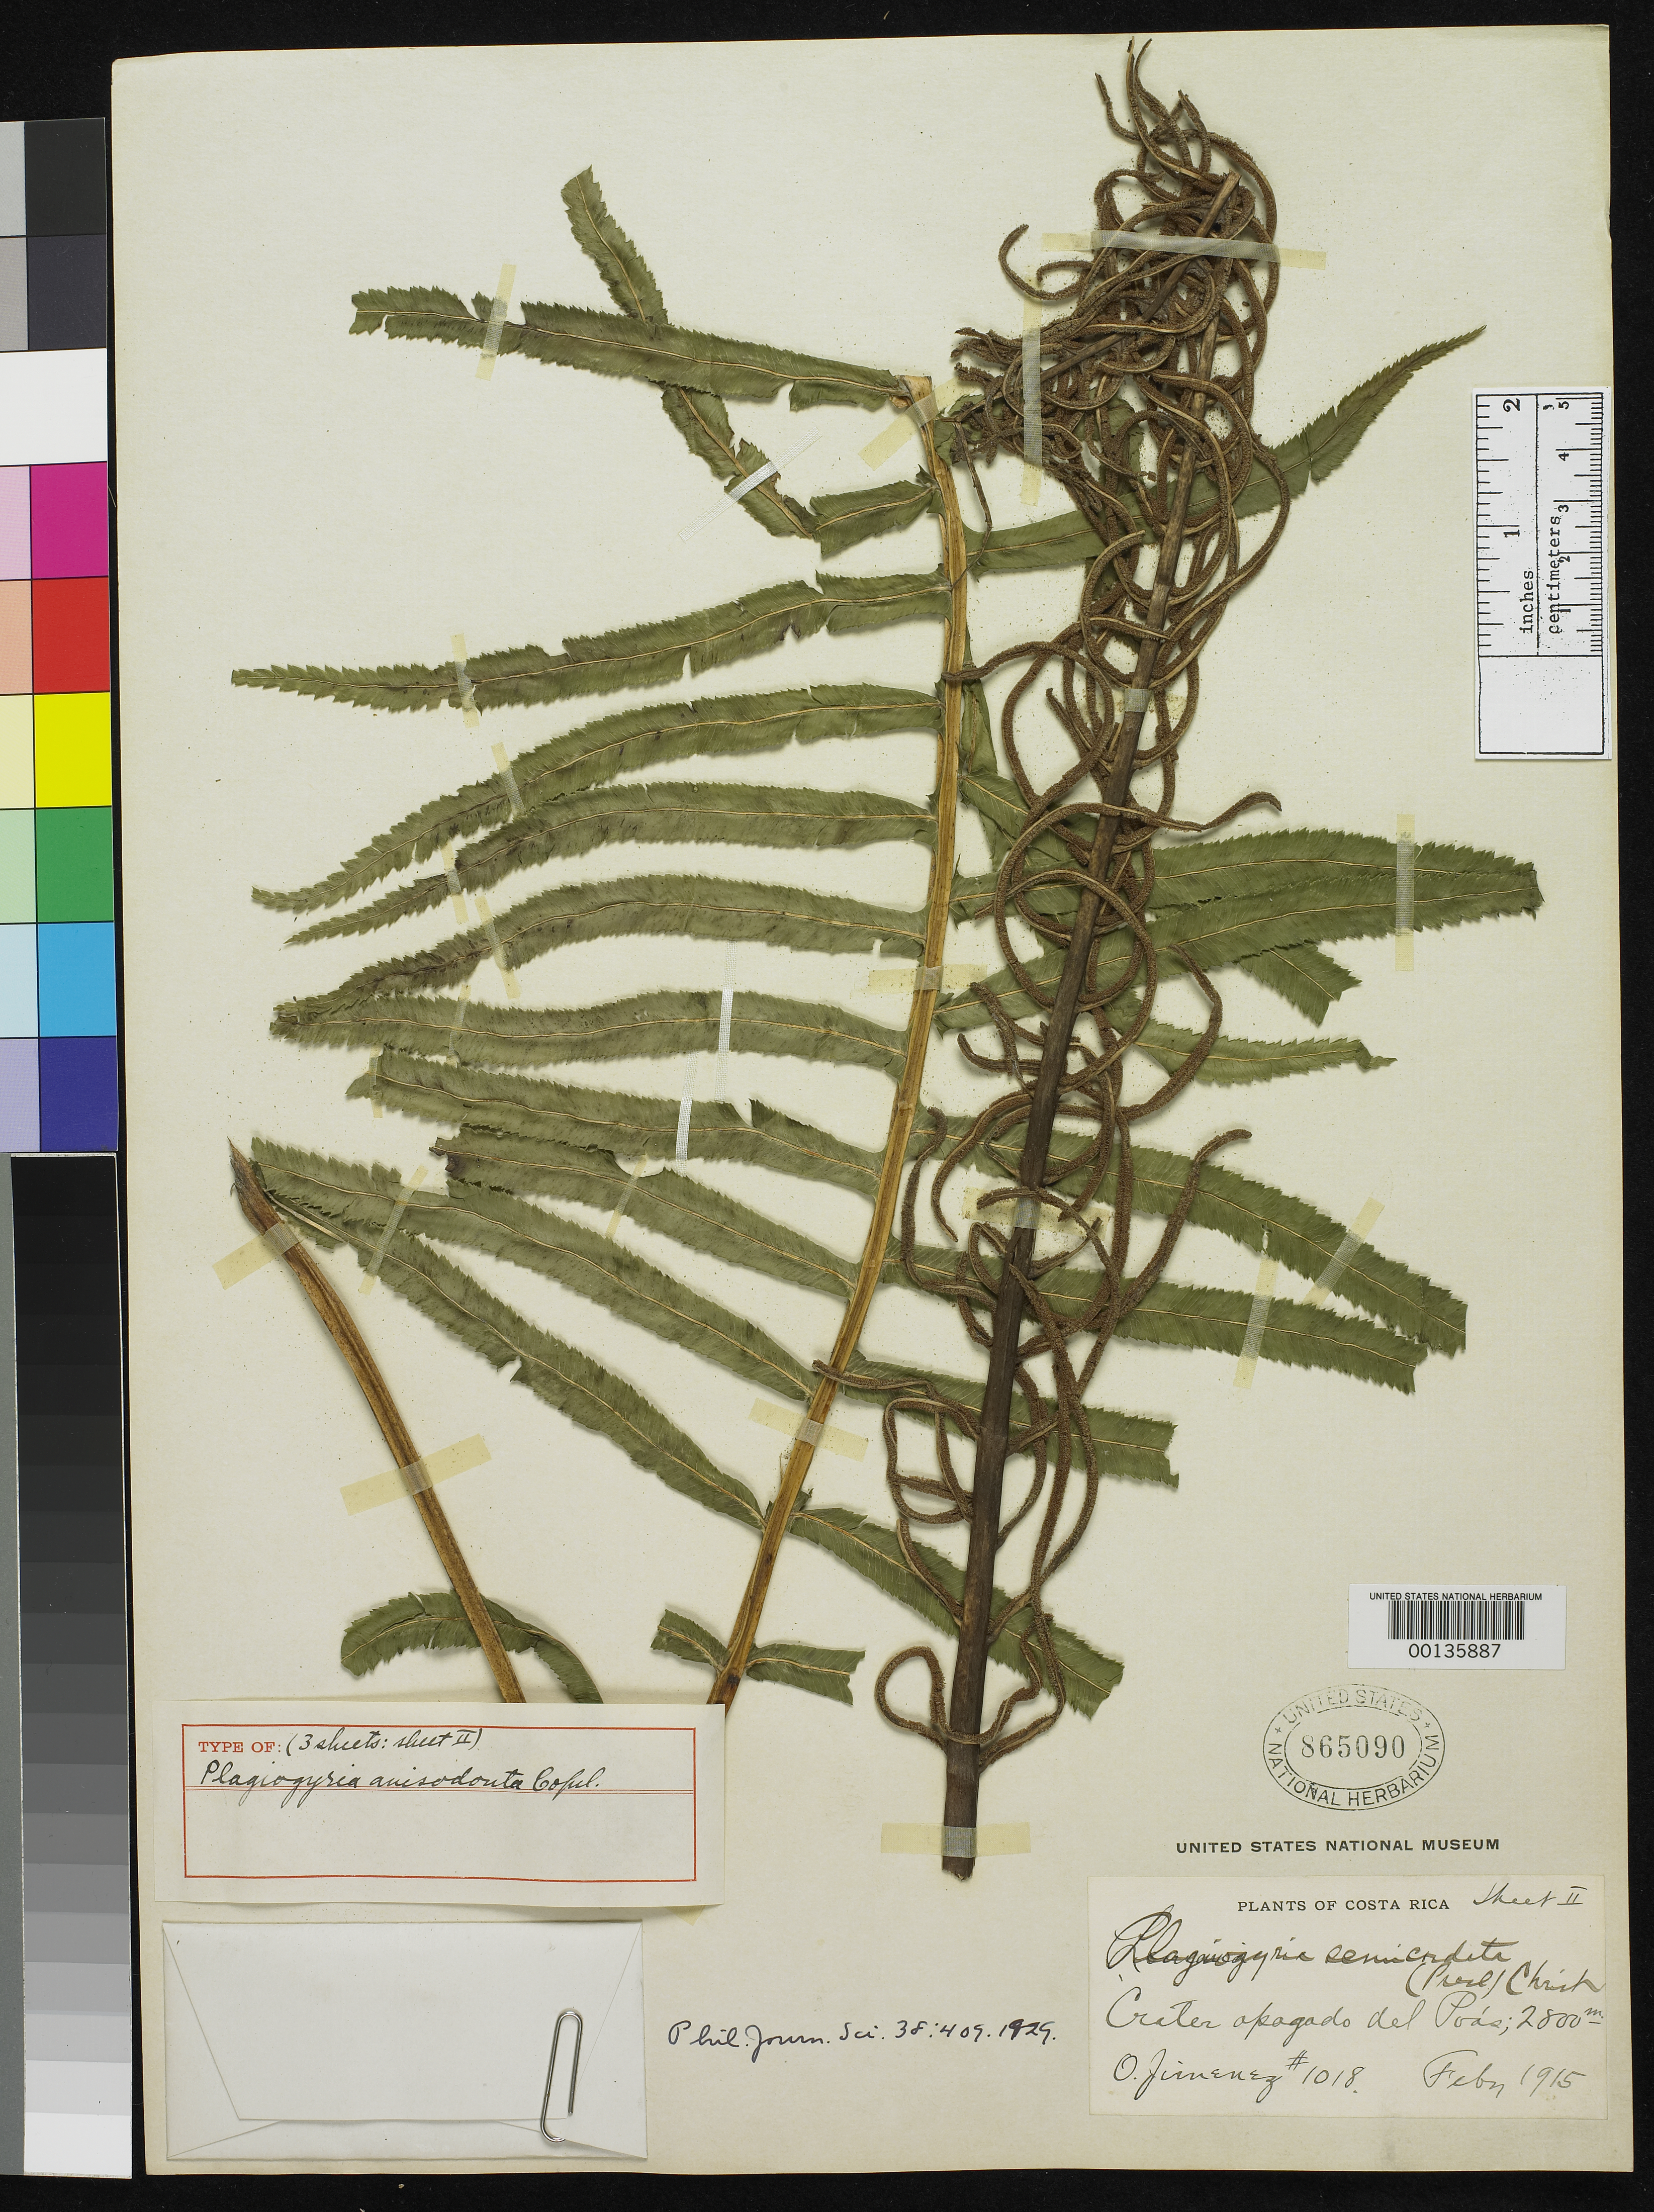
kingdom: Plantae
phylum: Tracheophyta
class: Polypodiopsida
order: Cyatheales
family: Plagiogyriaceae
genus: Plagiogyria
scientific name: Plagiogyria anisodonta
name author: Copel.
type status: Holotype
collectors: O. Jiménez L.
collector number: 1018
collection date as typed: Feb 1915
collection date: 1915-02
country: Costa Rica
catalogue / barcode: US 865090